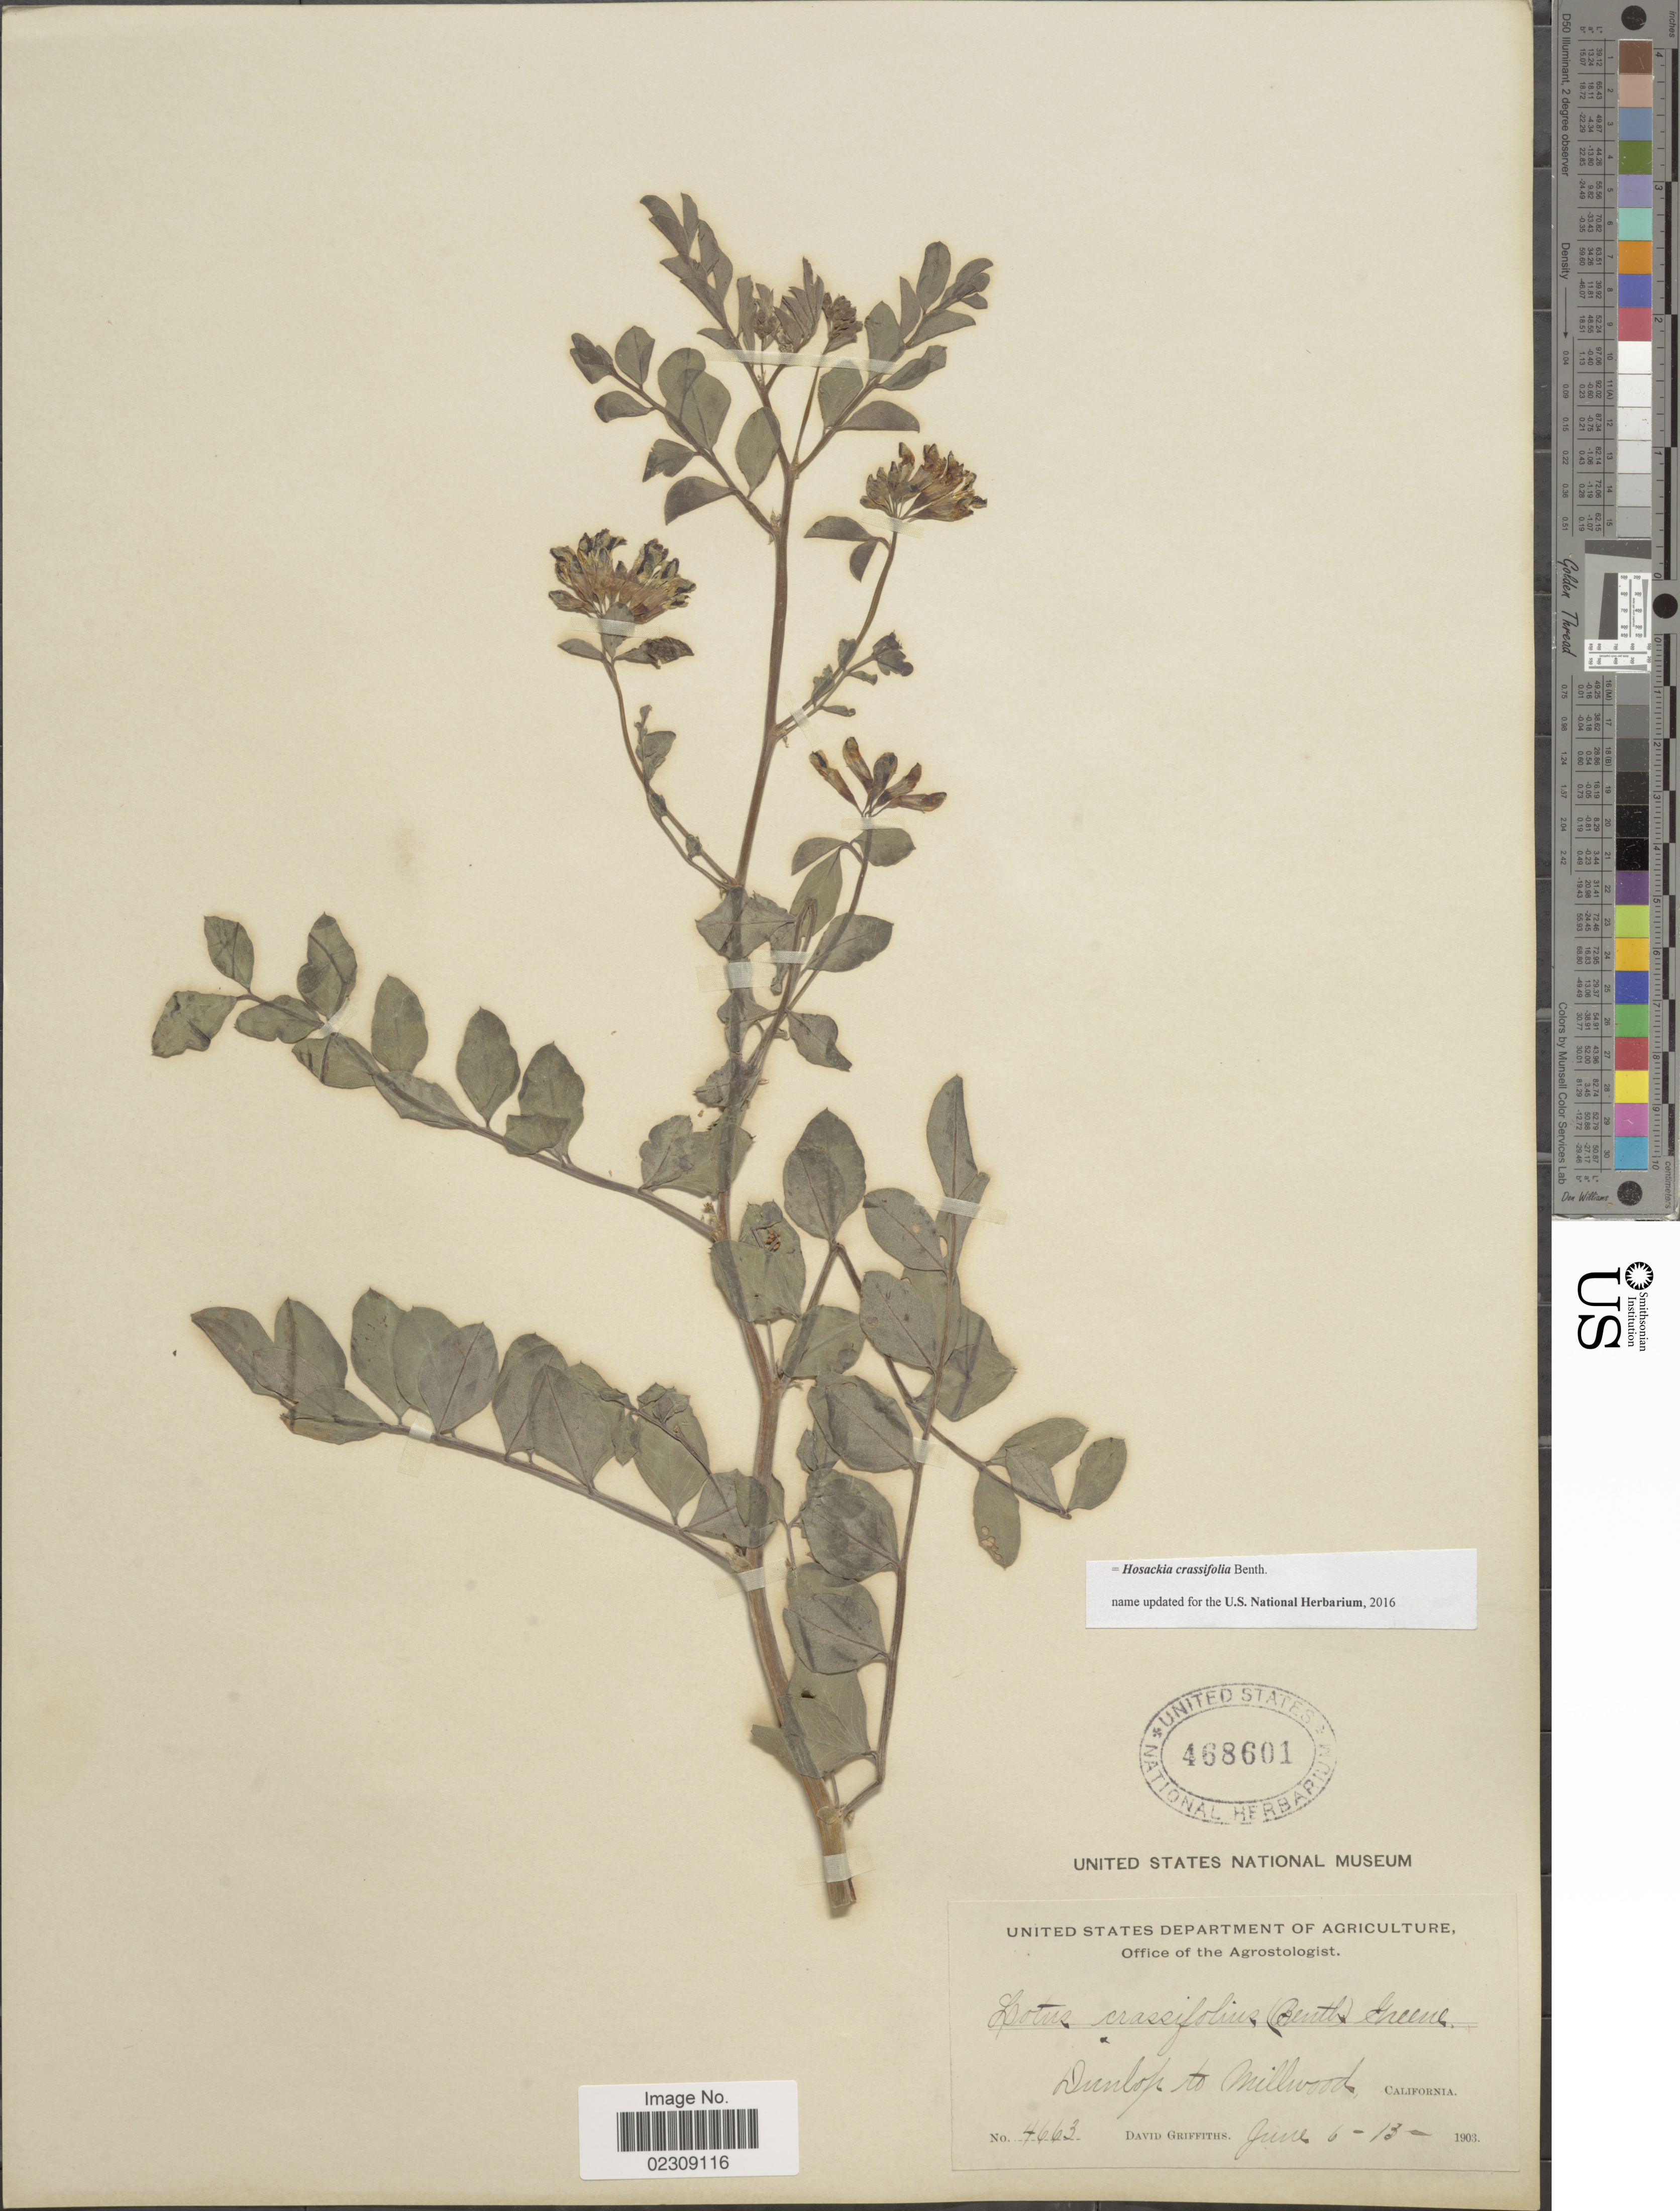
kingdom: Plantae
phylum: Tracheophyta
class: Magnoliopsida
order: Fabales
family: Fabaceae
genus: Hosackia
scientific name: Hosackia crassifolia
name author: Benth.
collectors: D. Griffiths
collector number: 4663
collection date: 1903-06-06/1903-06-13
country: United States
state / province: California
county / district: Fresno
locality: Dunlop to Millwood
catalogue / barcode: US 468601